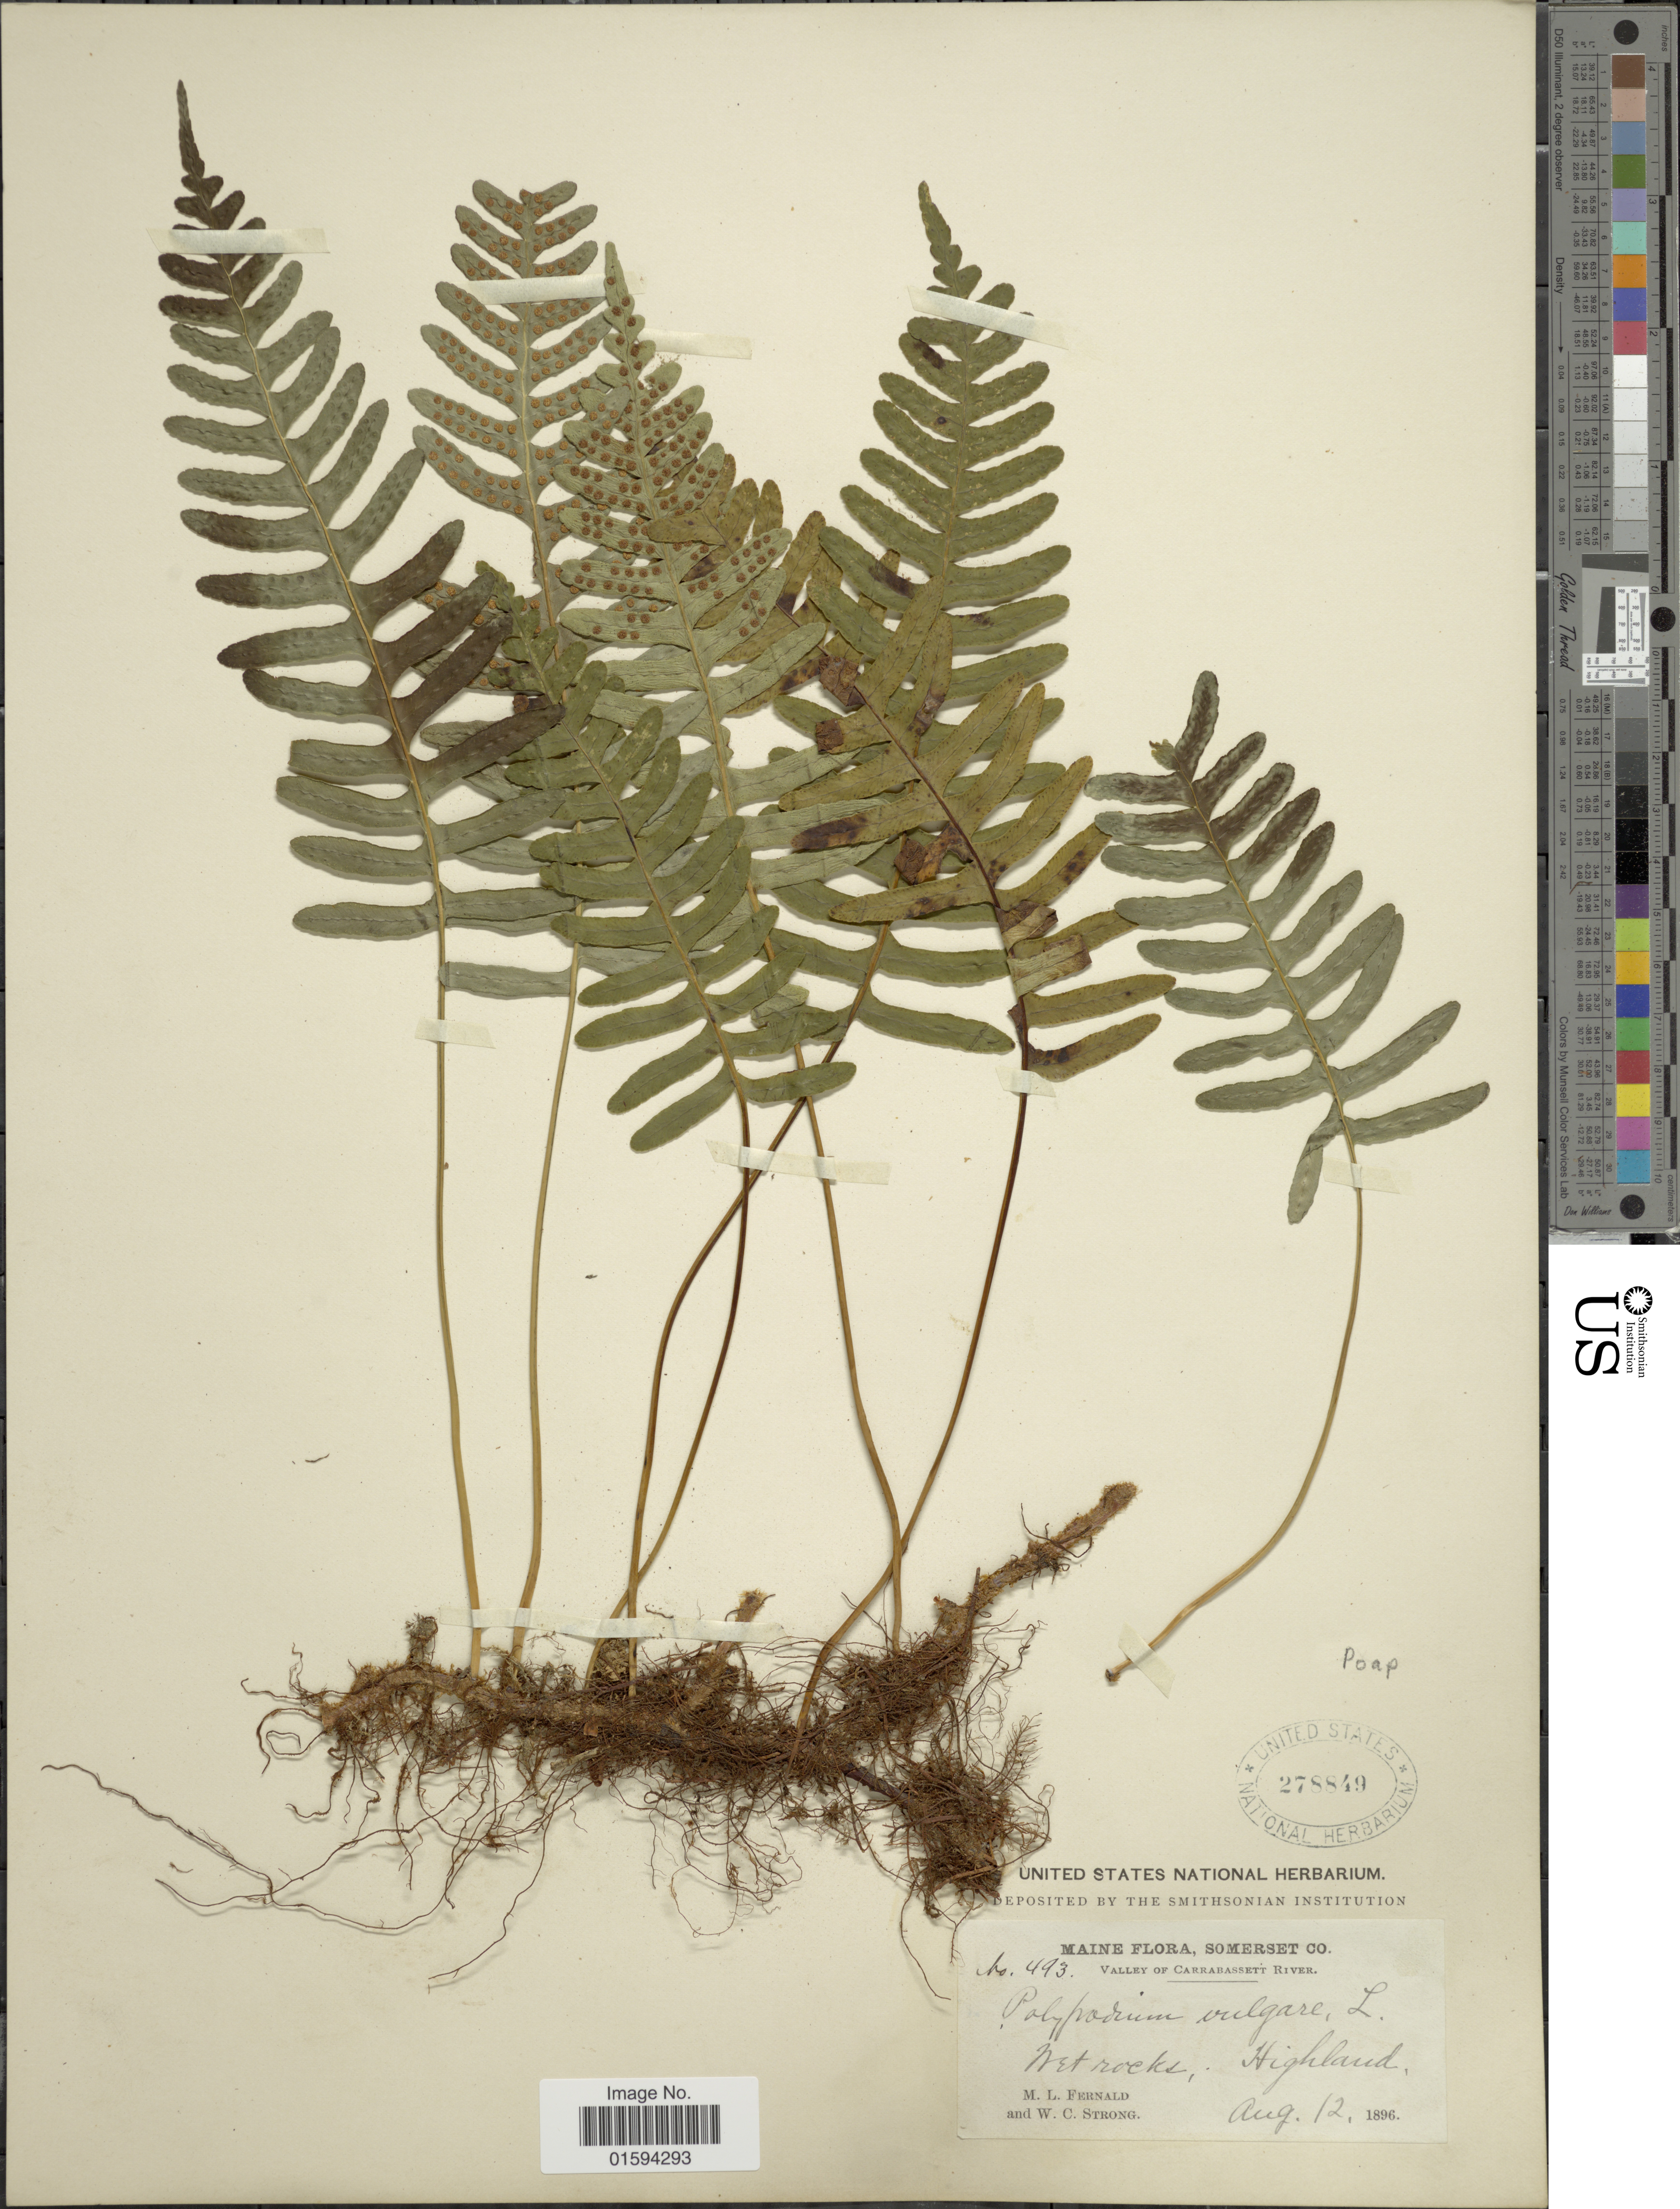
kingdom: Plantae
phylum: Tracheophyta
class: Polypodiopsida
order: Polypodiales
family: Polypodiaceae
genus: Polypodium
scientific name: Polypodium appalachianum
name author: Haufler & Windham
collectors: M. L. Fernald & W. C. Strong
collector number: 493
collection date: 1896-08-12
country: United States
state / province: Maine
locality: Somerset Co., Valley of Carrabassett River, wet rocks, highland.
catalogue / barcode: US 278849